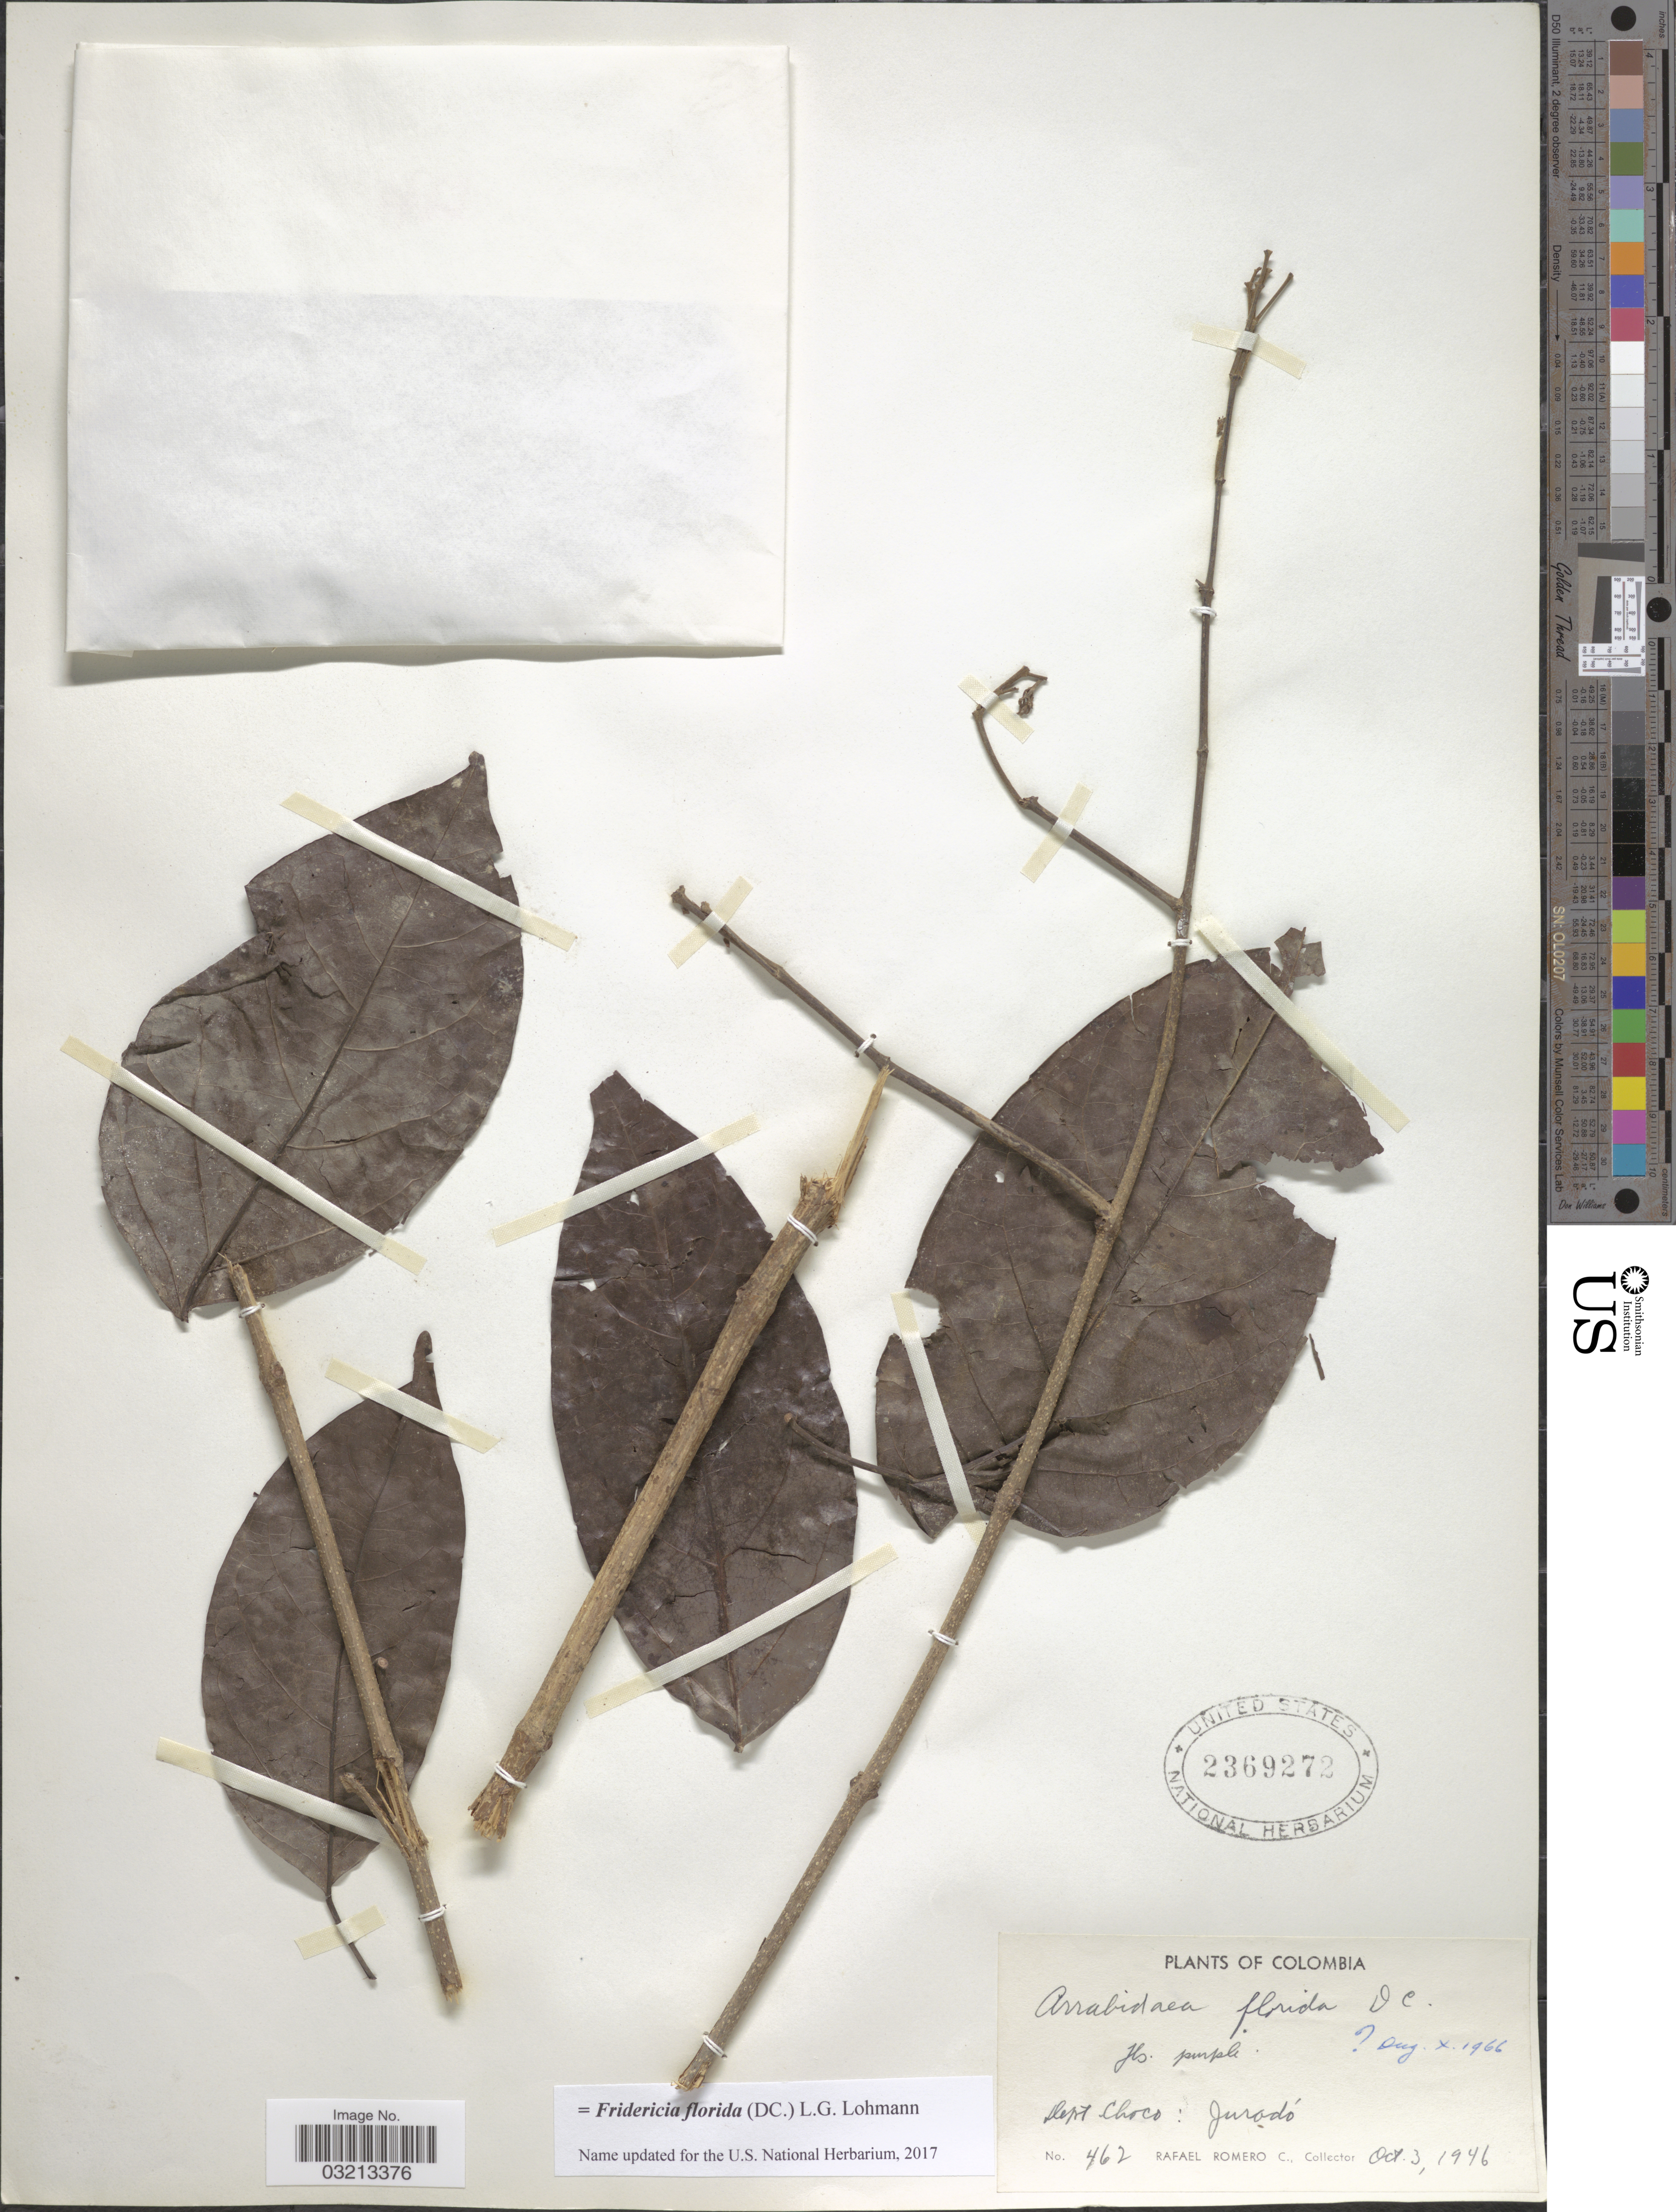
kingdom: Plantae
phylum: Tracheophyta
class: Magnoliopsida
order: Lamiales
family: Bignoniaceae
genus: Fridericia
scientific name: Fridericia florida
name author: (DC.) L.G. Lohmann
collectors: R. Romero Castañeda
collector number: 462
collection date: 1946-10-03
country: Colombia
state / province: Chocó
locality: Dept. Choco: Juradó.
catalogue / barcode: US 2369272